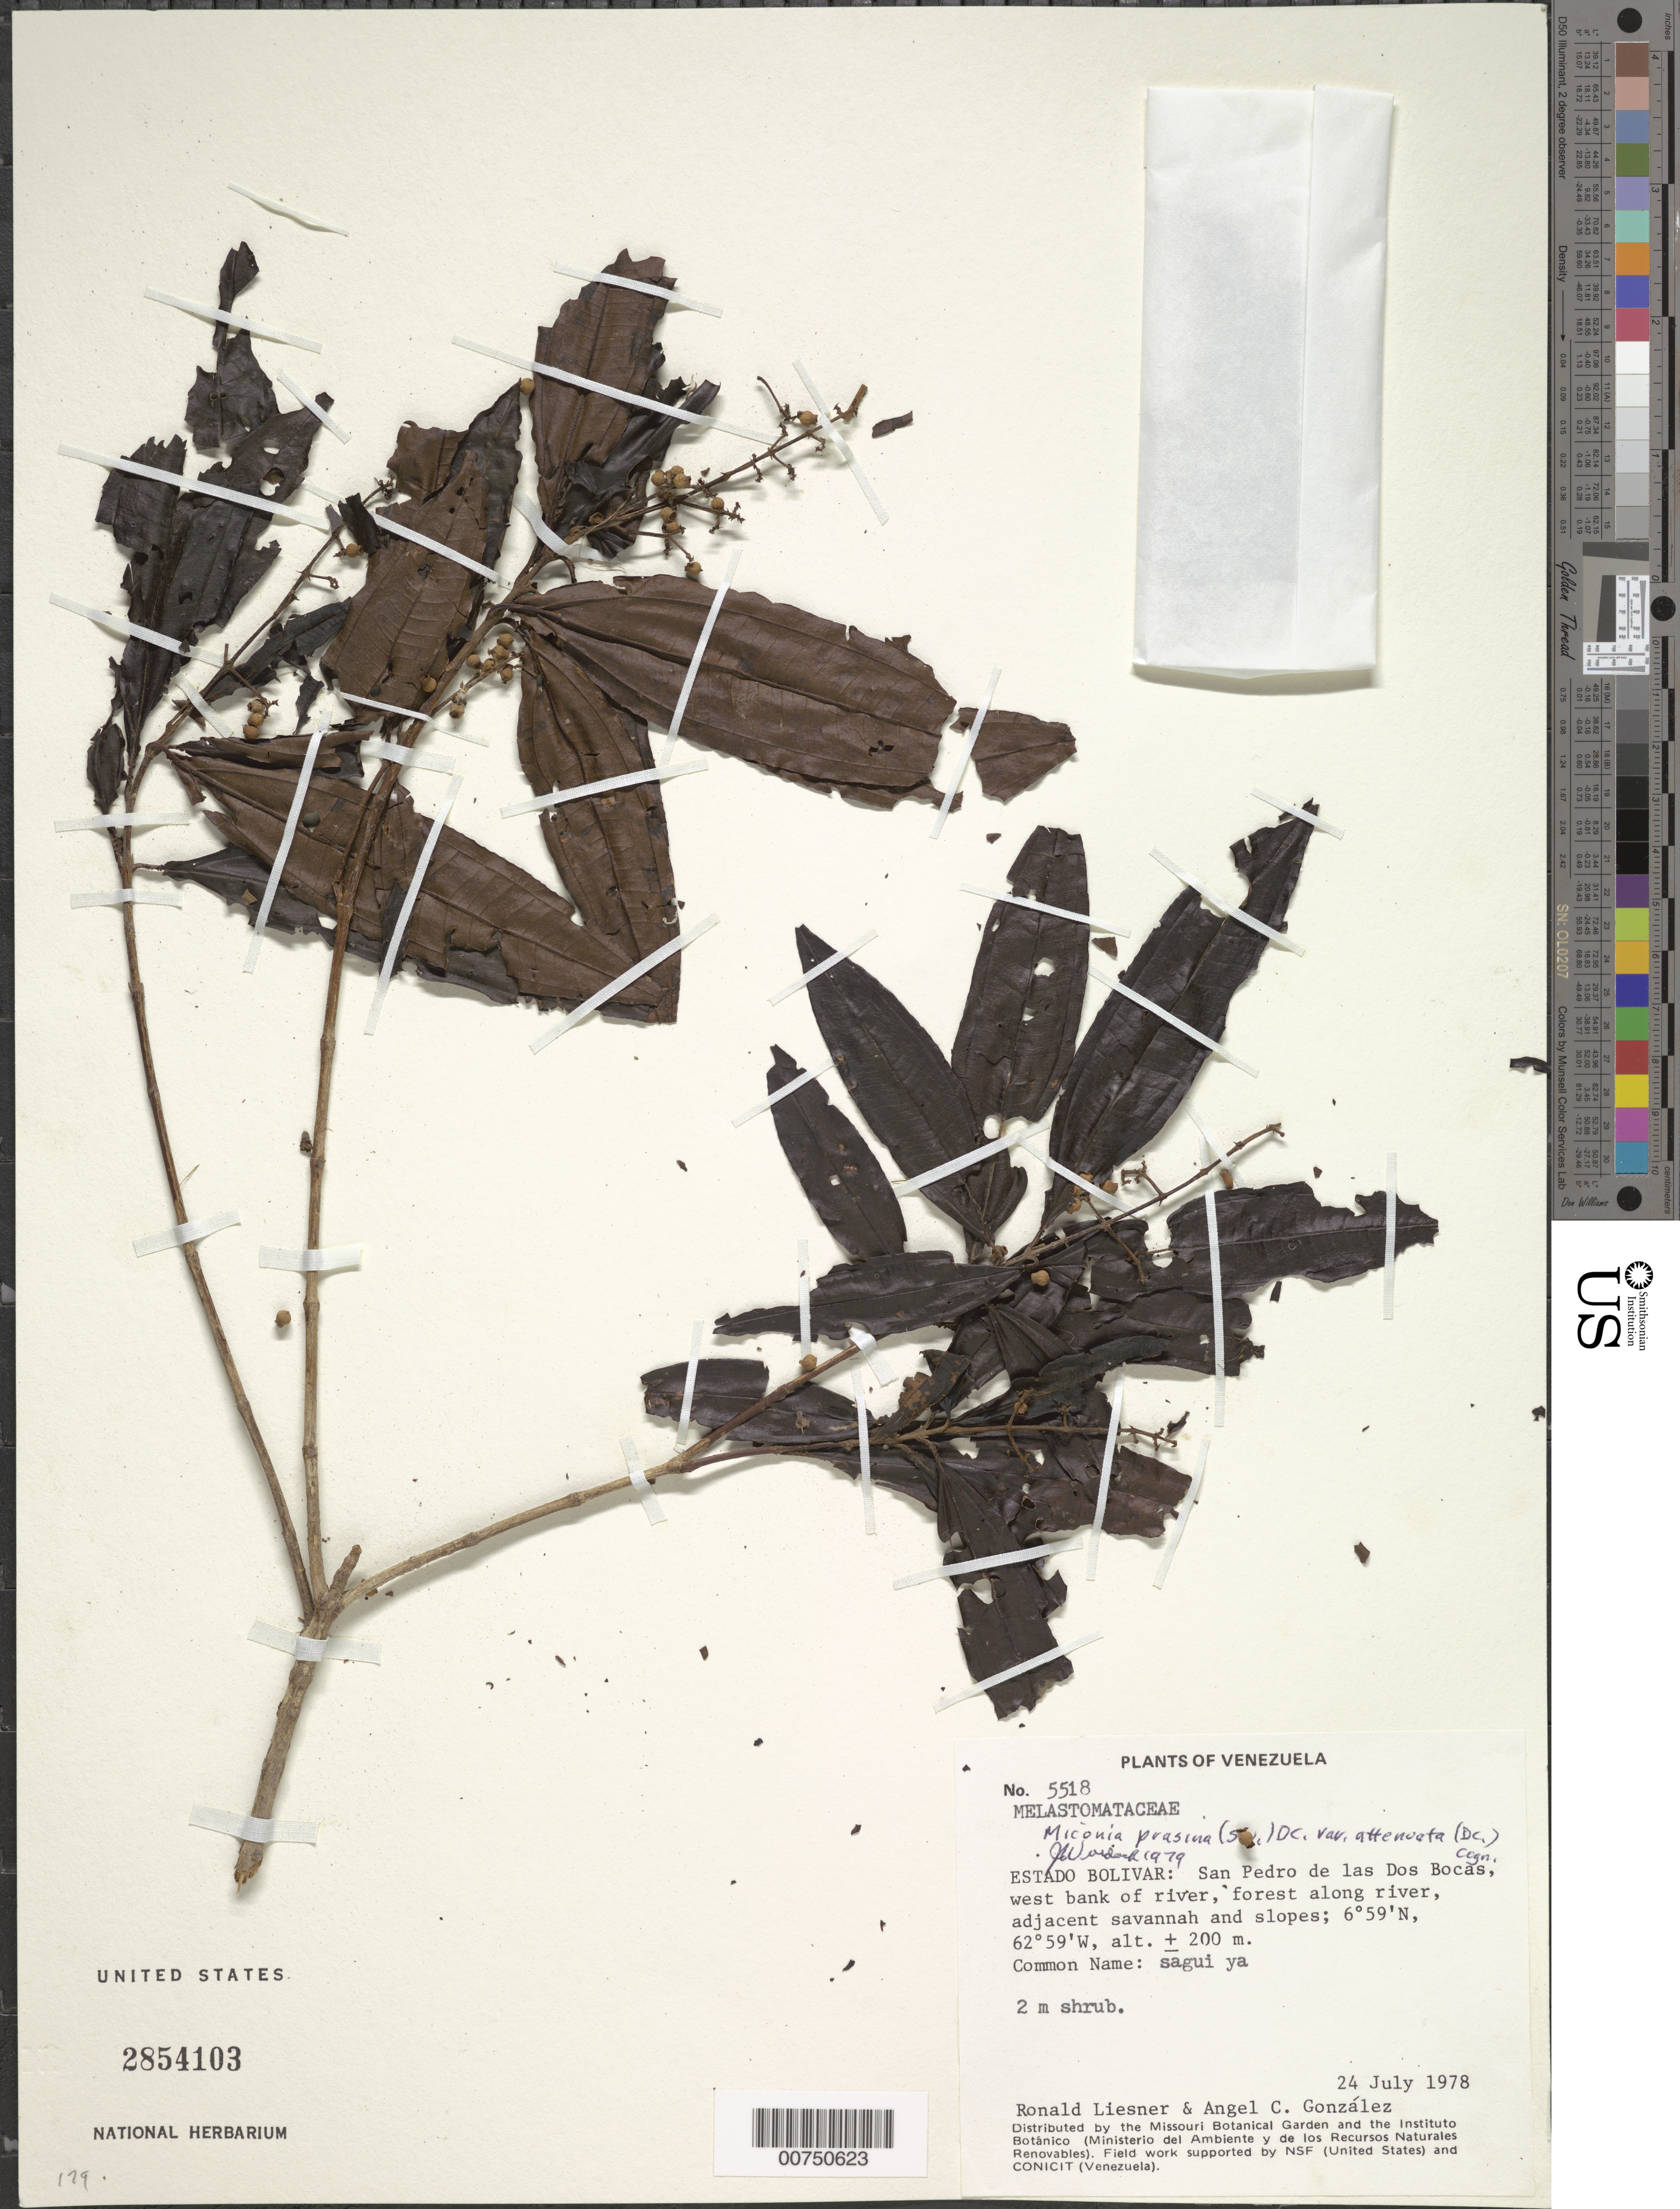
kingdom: Plantae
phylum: Tracheophyta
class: Magnoliopsida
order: Myrtales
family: Melastomataceae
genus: Miconia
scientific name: Miconia prasina var. attenuata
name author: (DC.) Cogn.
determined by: Wurdack, John J., (US), US (UNITED STATES)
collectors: R. L. Liesner & A. C. González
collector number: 5518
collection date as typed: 24-Jul-78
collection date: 1978-07-24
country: Venezuela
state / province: Bolívar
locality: San Pedro de las Dos Bocas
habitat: West bank of river, forest along river, adjacent savanna and slopes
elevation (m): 200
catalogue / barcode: US 2854103